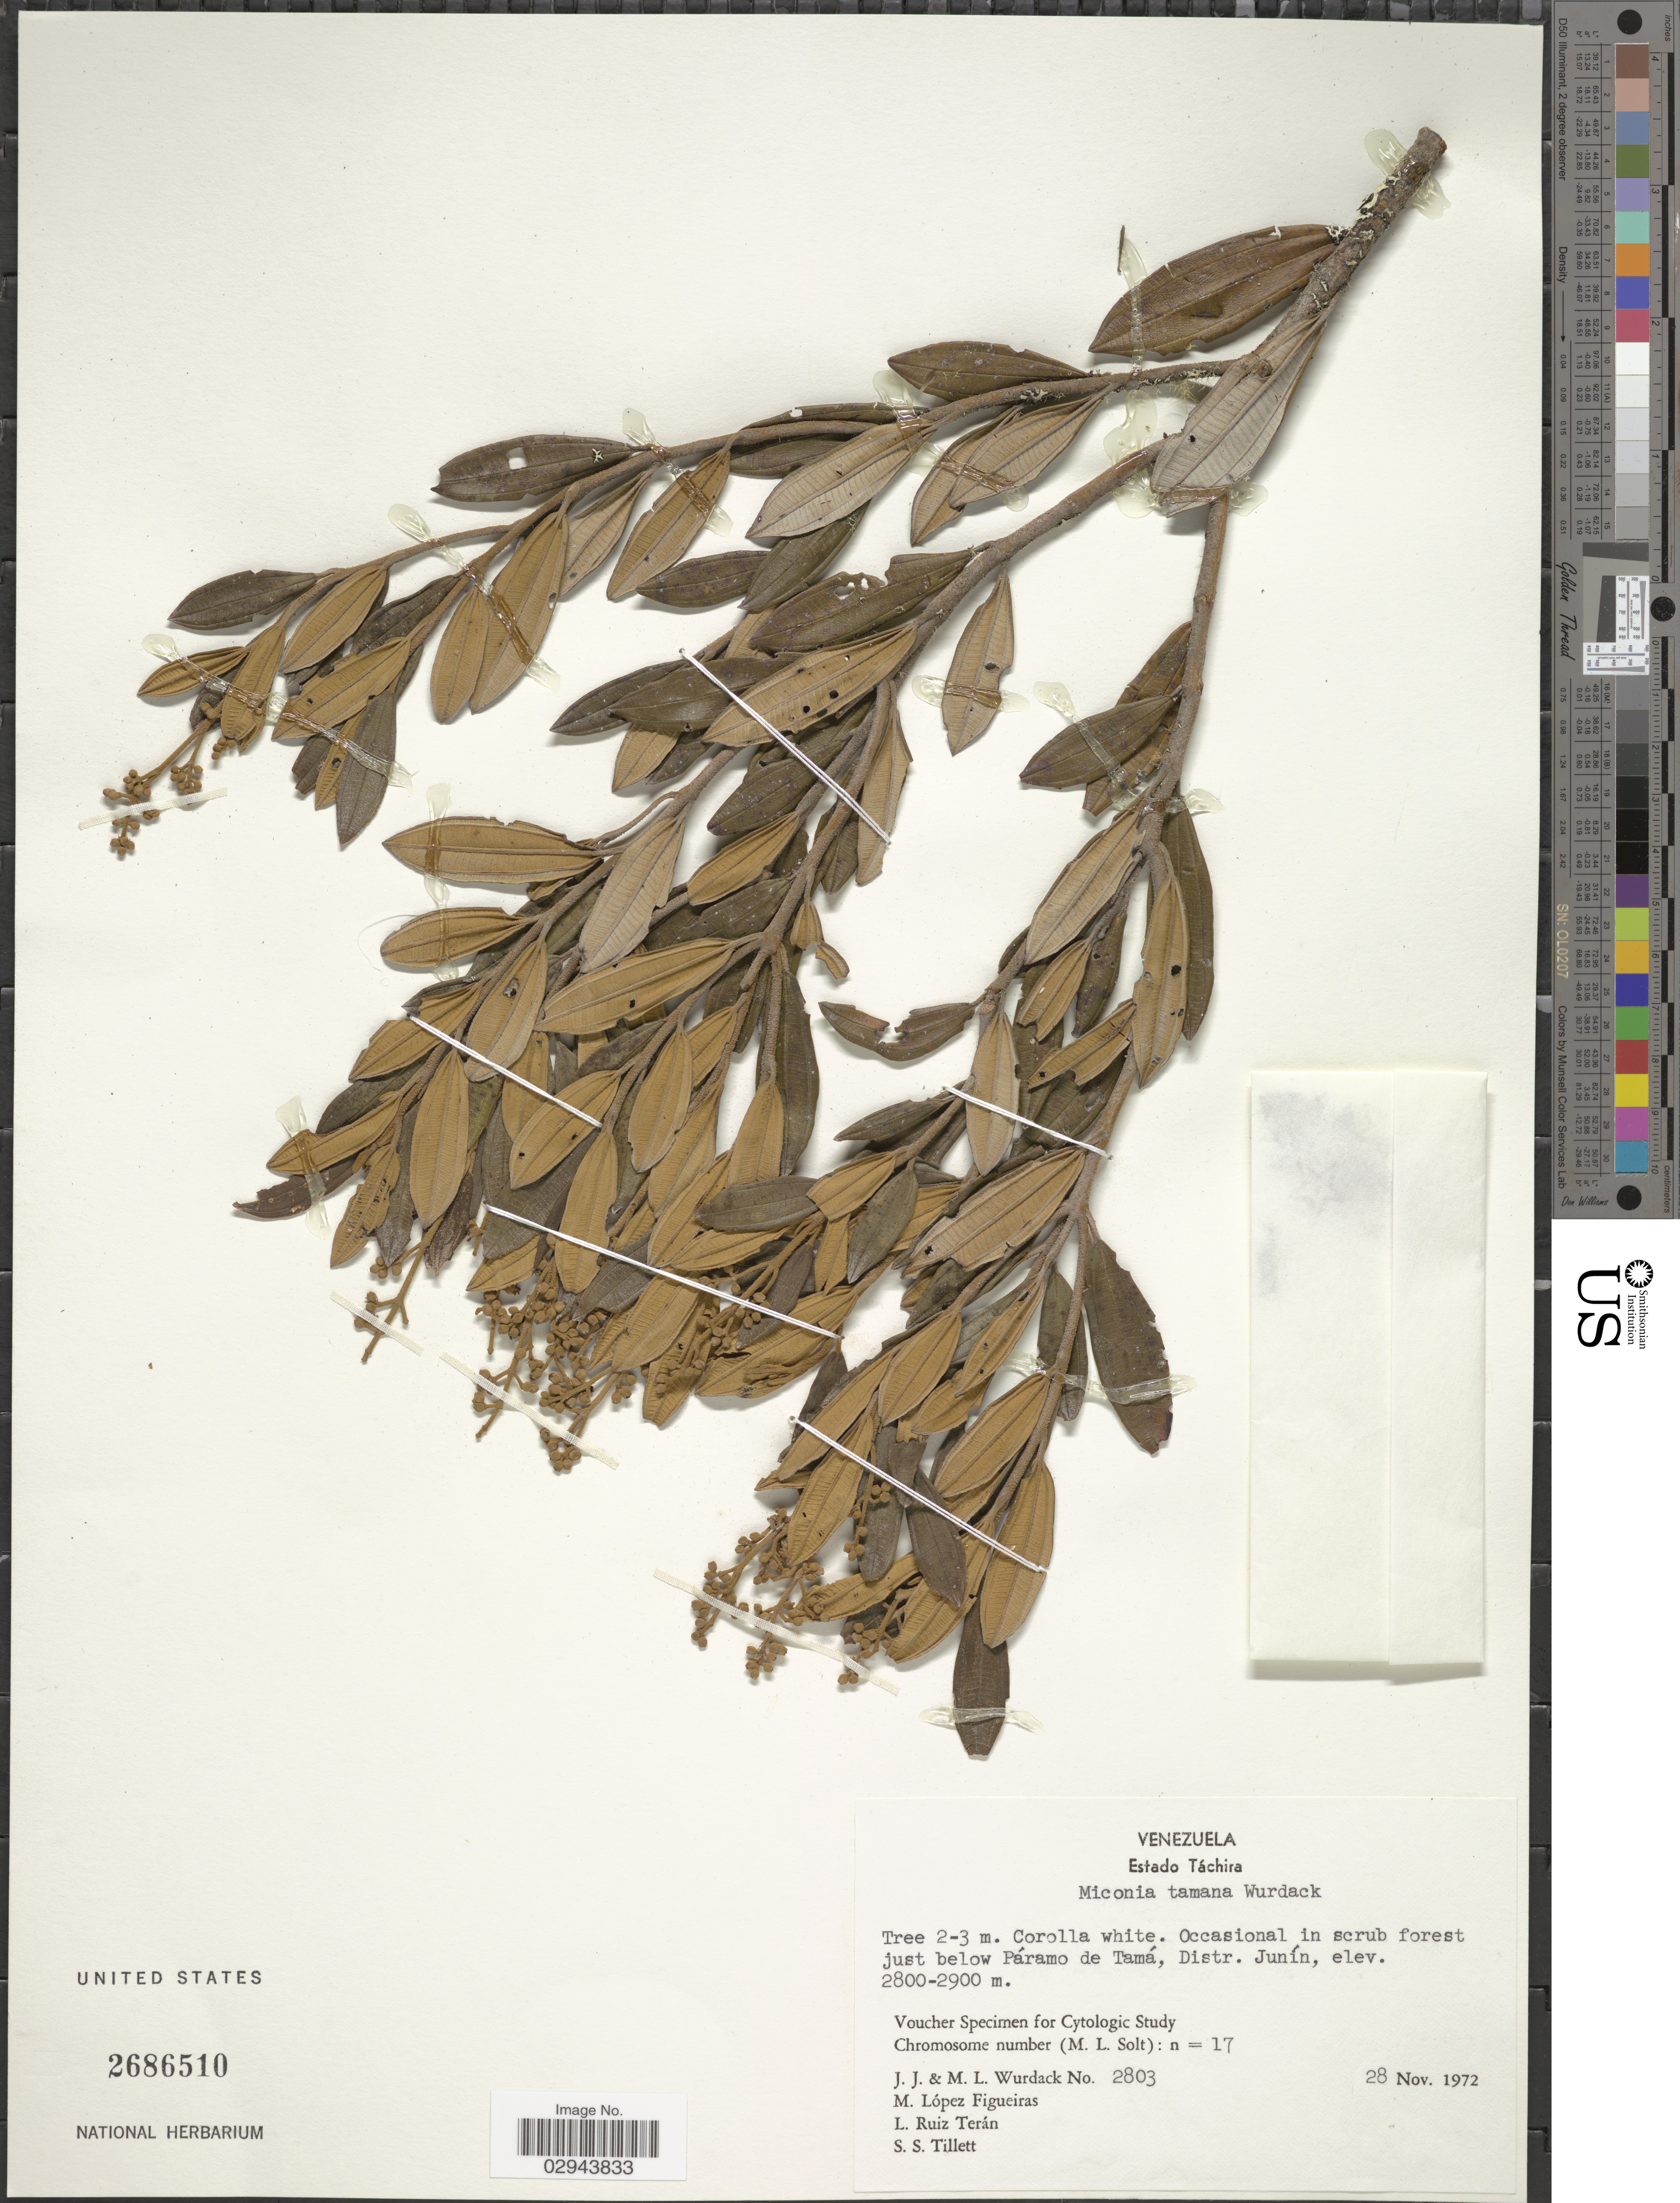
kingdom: Plantae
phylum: Tracheophyta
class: Magnoliopsida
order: Myrtales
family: Melastomataceae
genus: Miconia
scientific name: Miconia tamana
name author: Wurdack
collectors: J. J. Wurdack, M. L. Wurdack, M. López Figueiras & L. E. Ruíz-Terán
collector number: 2803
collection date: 1972-11-28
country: Venezuela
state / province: Tachira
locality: Just below Páramo de Tamá, Distr. Junín.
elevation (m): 2800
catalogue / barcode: US 2686510